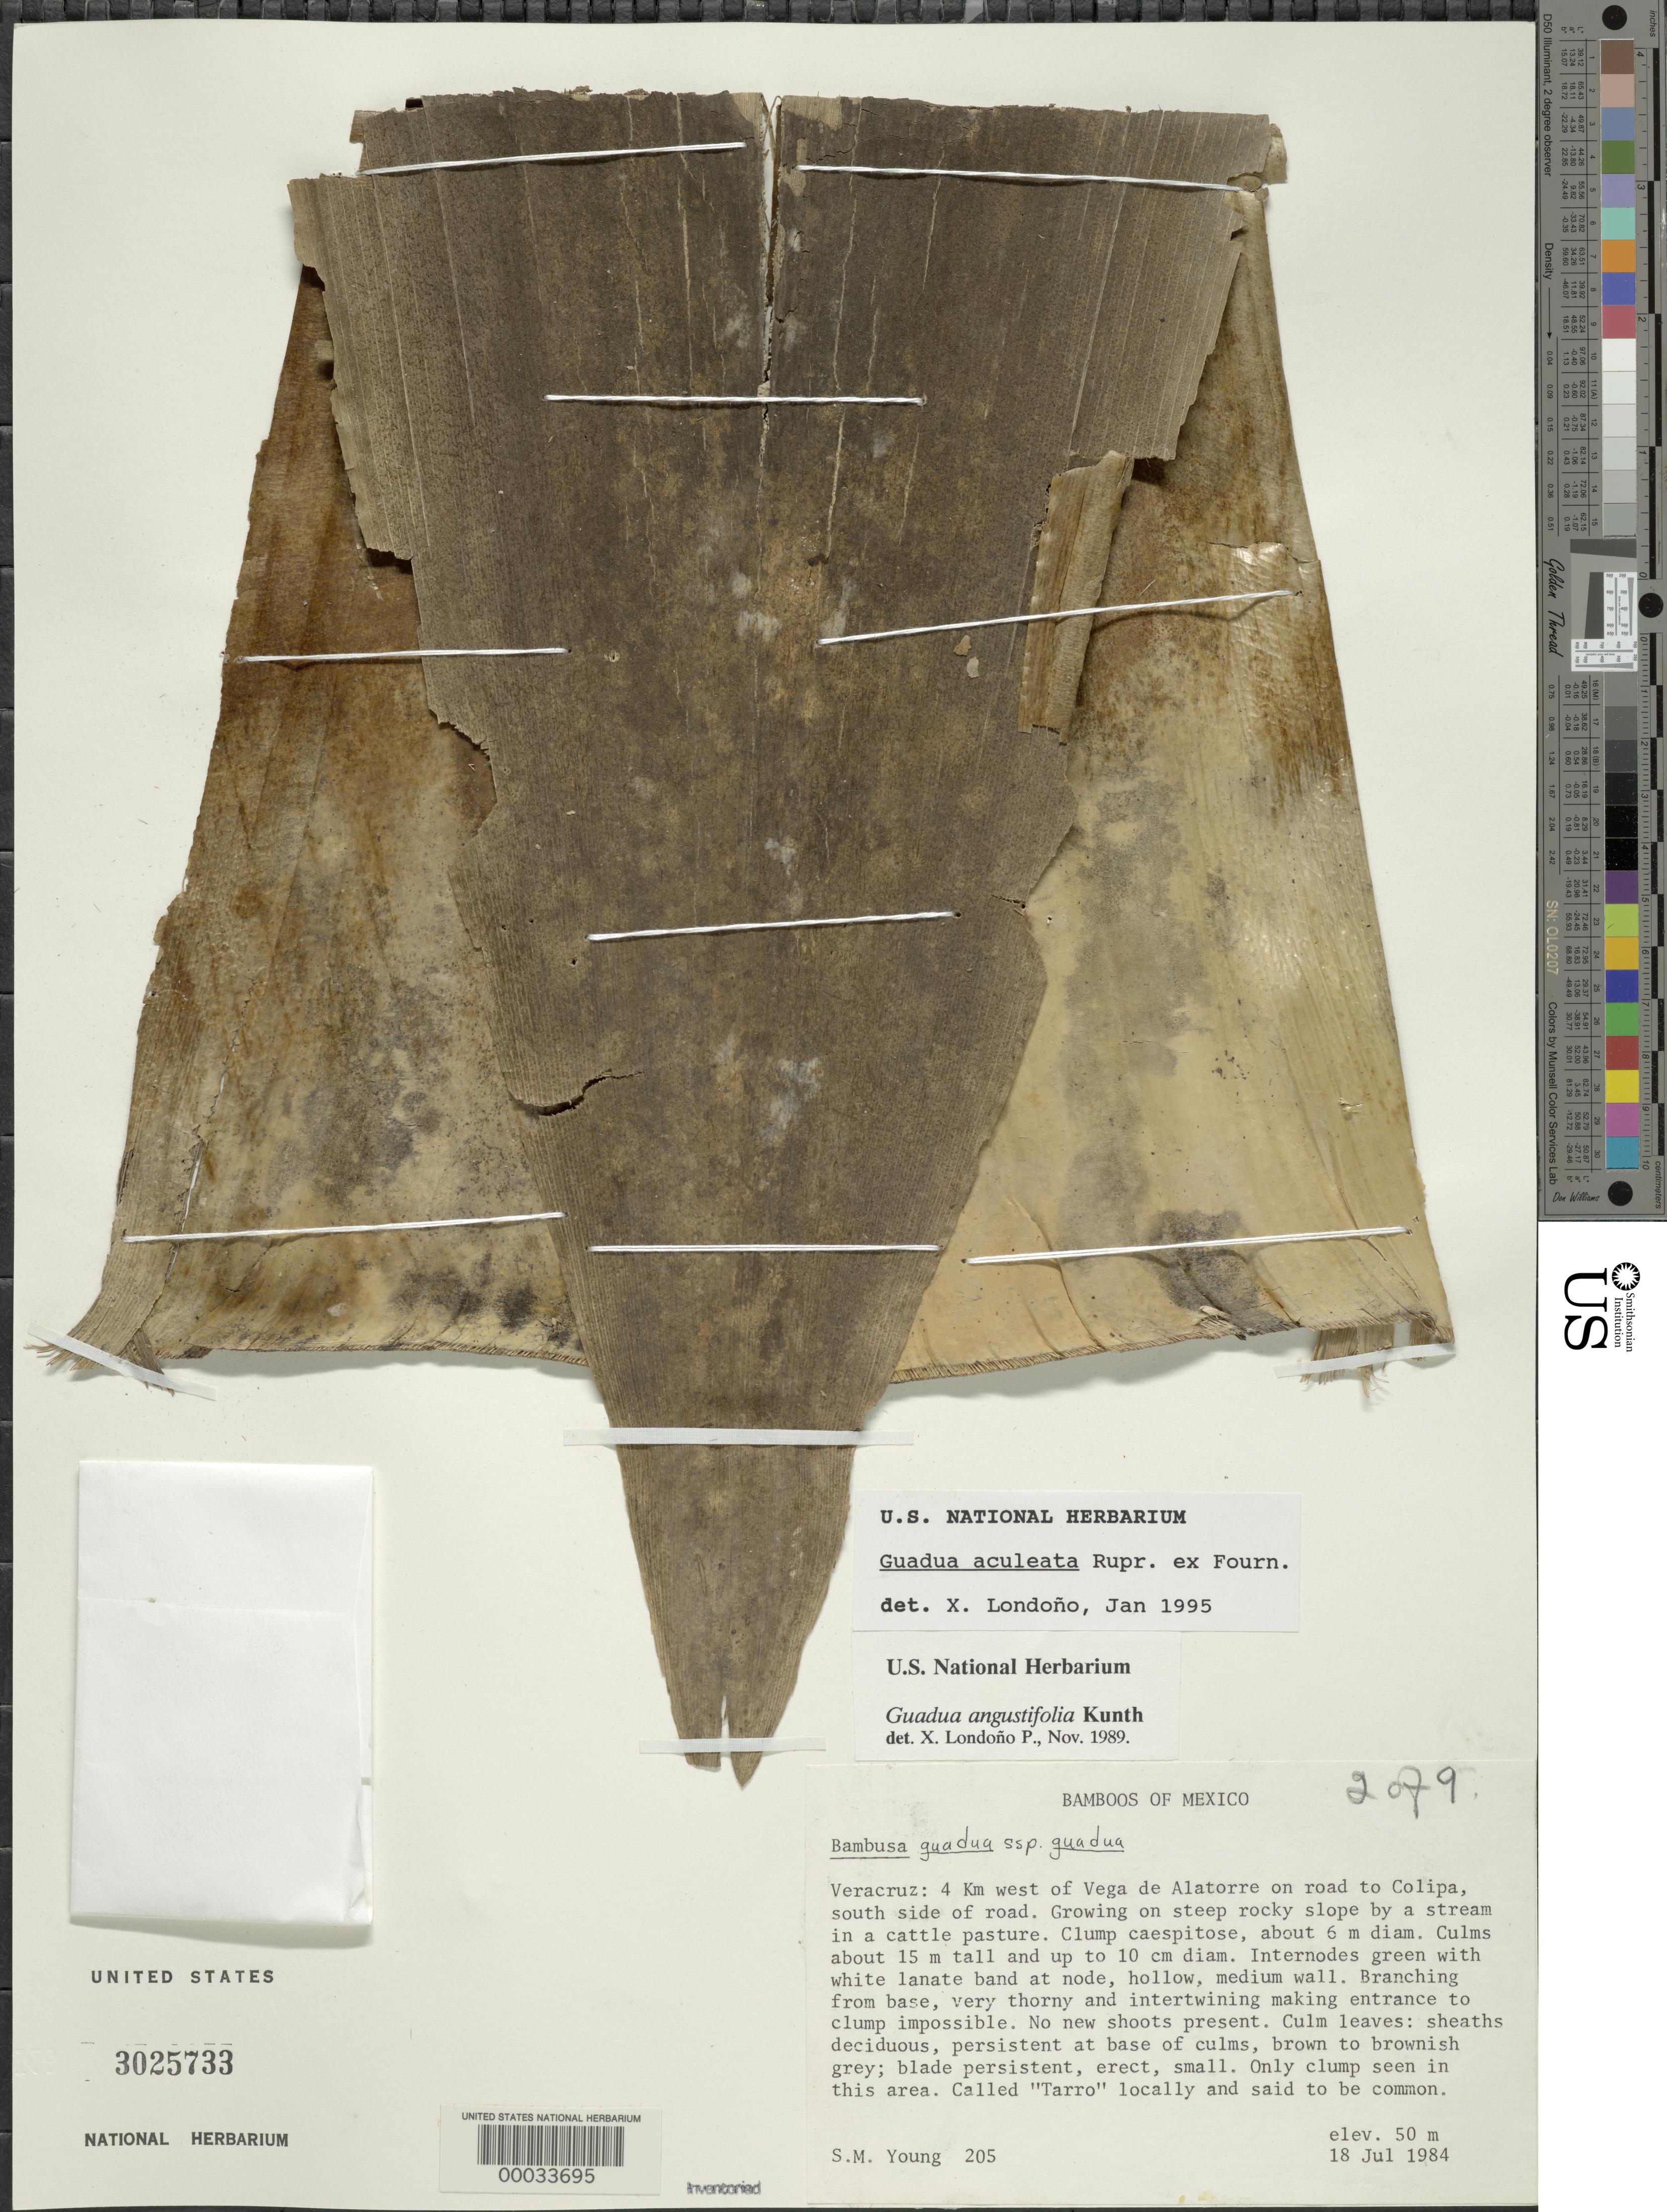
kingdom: Plantae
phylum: Tracheophyta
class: Liliopsida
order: Poales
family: Poaceae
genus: Guadua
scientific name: Guadua aculeata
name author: Rupr. ex E. Fourn.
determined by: Londoño, X., (TULV), Jardin Botanico "Juan Maria Cespedes"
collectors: S. Young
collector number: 205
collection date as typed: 18 Jul 1984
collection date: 1984-07-18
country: Mexico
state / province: Veracruz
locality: Vega de alatorre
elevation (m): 50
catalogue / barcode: US 3025733